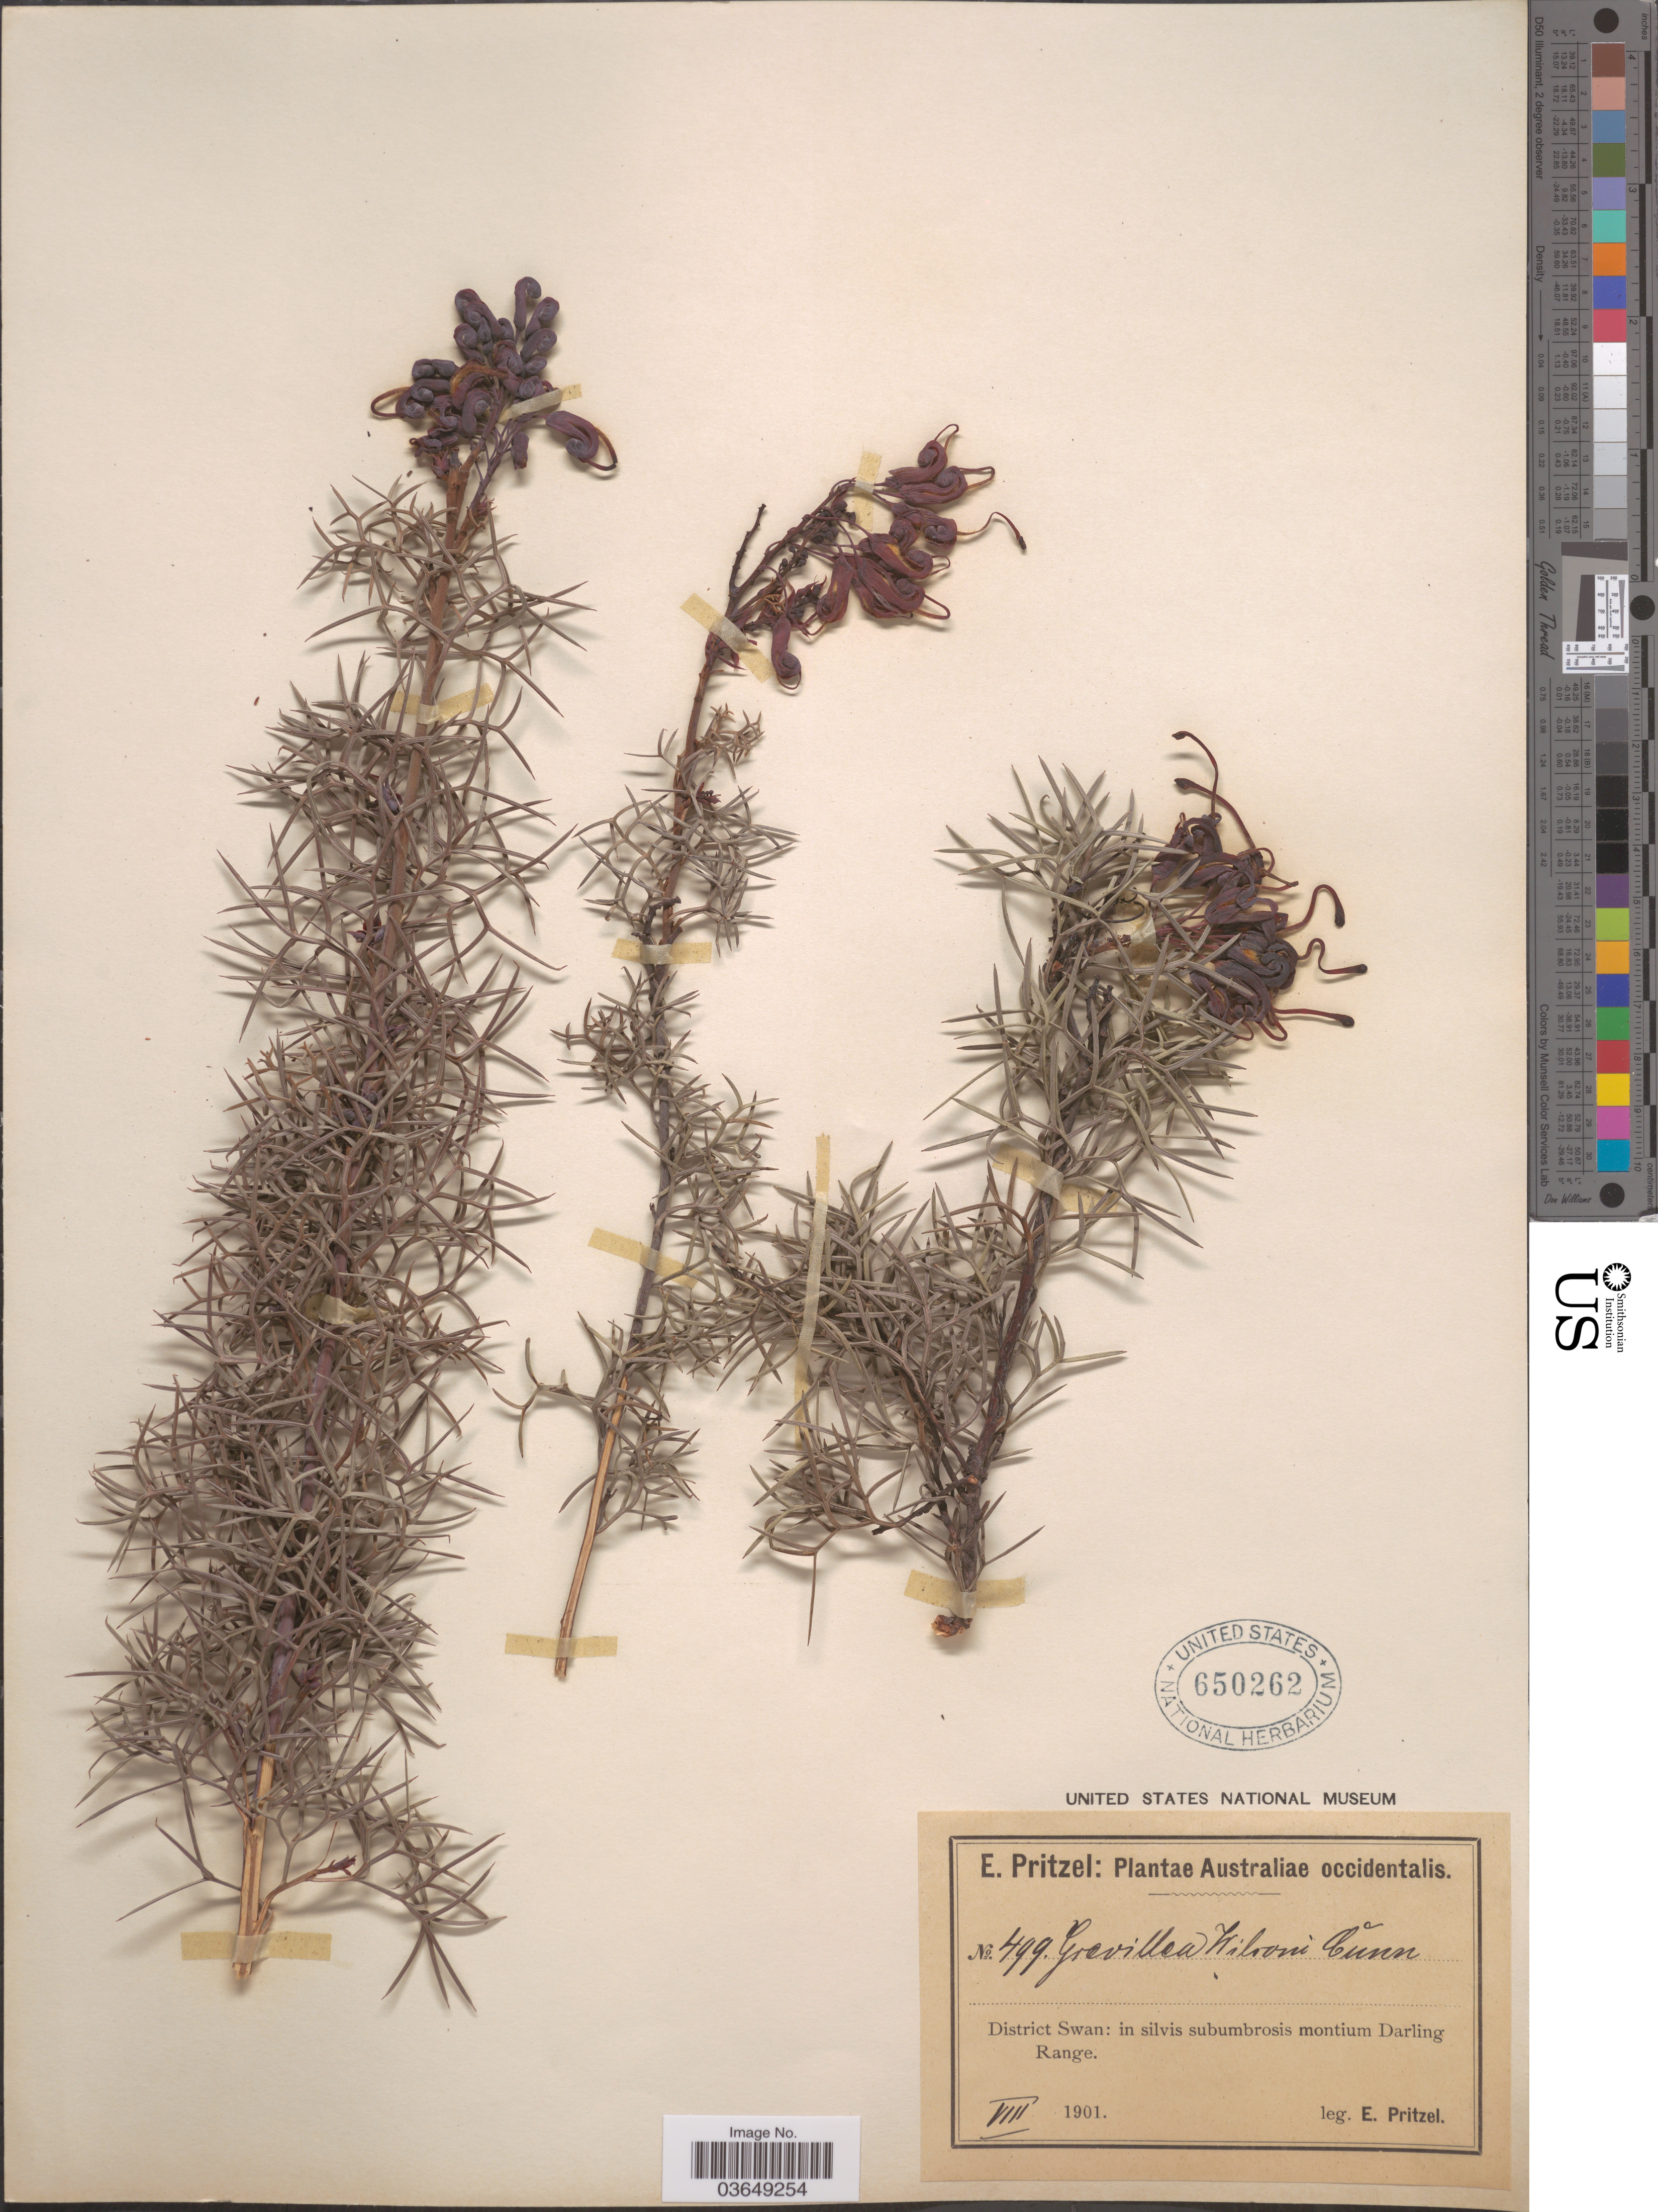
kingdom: Plantae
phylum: Tracheophyta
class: Magnoliopsida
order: Proteales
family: Proteaceae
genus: Grevillea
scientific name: Grevillea wilsonii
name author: A. Cunn.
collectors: E. G. Pritzel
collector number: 499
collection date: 1901-08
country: Australia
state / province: Western Australia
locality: Australiae occidentalis. District Swan: in silvis subumbrosis montium Darling Range.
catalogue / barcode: US 650262